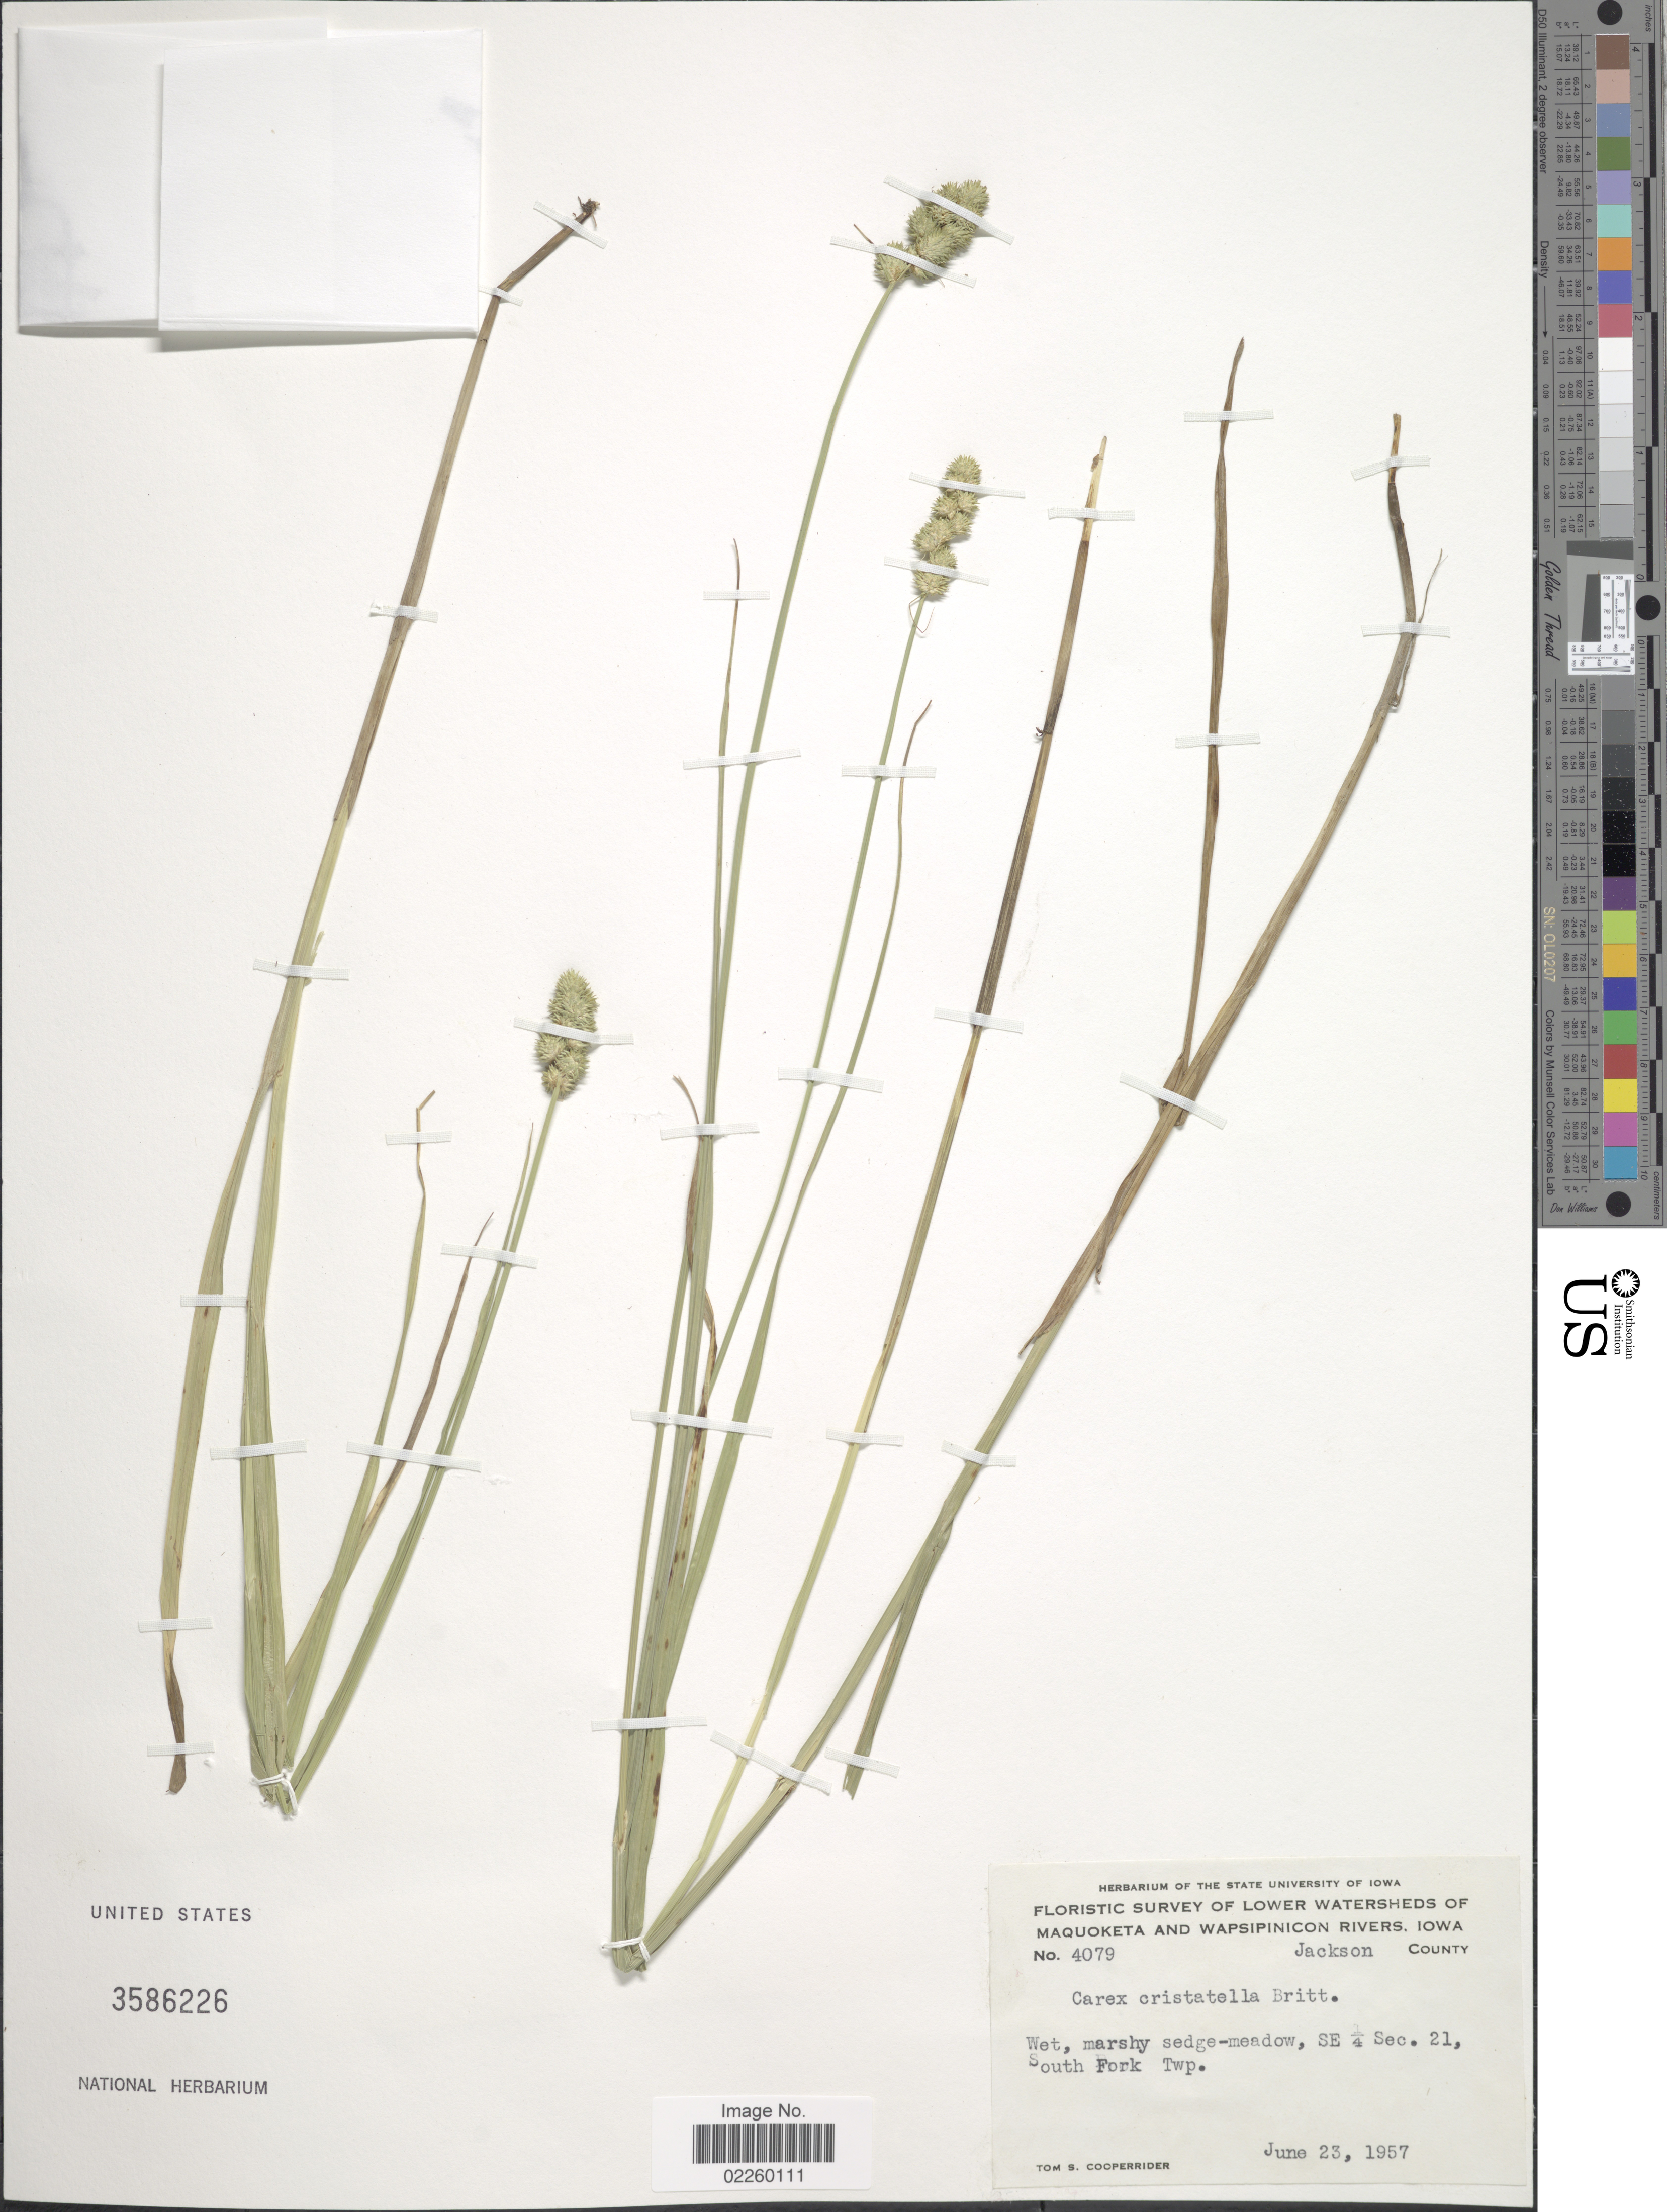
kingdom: Plantae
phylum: Tracheophyta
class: Liliopsida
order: Poales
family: Cyperaceae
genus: Carex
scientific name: Carex cristatella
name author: Britton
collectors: T. S. Cooperrider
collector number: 4079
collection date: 1957-06-23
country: United States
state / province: Iowa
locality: Lower watersheds of Maquoketa and Wapsipinicon Rivers. Jackson County. SE ¼ Sec. 21, South Fork Twp.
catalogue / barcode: US 3586226